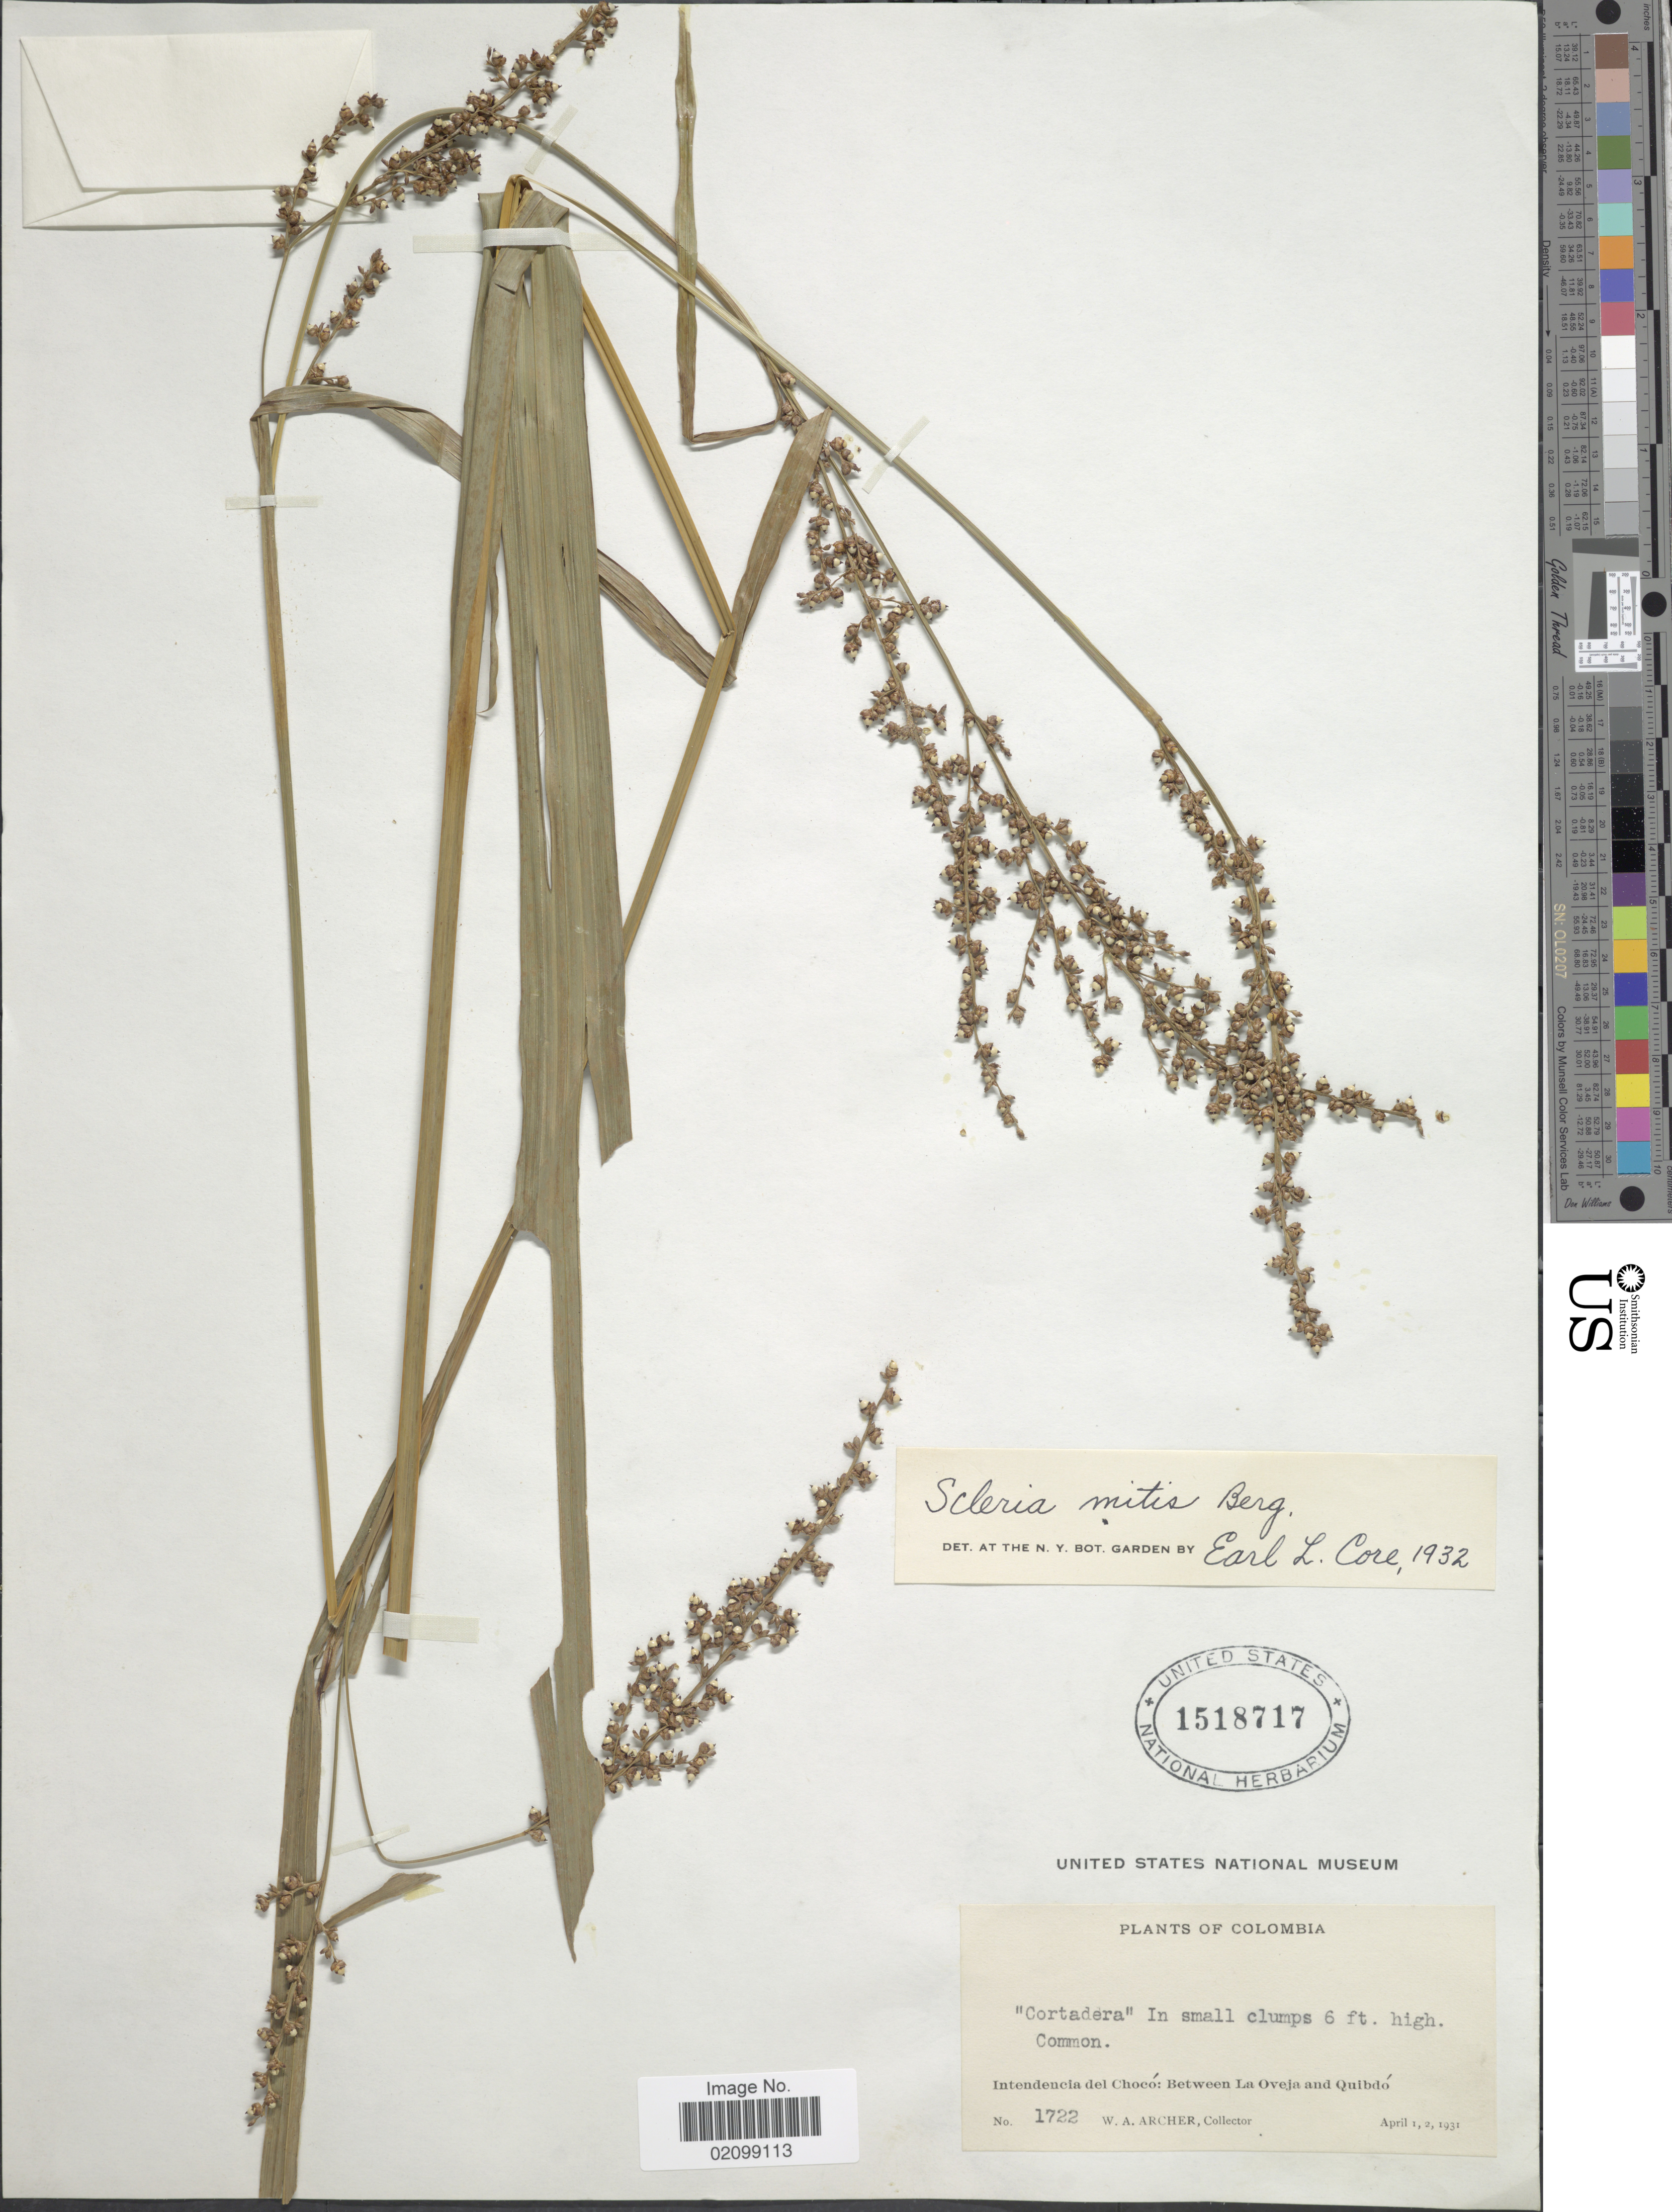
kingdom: Plantae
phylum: Tracheophyta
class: Liliopsida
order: Poales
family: Cyperaceae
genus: Scleria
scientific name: Scleria mitis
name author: P.J. Bergius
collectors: W. A. Archer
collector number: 1722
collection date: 1931-04-01/1931-04-02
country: Colombia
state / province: Chocó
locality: Intendencia del Choco: Between La Oveja and Quibdo.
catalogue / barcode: US 1518717